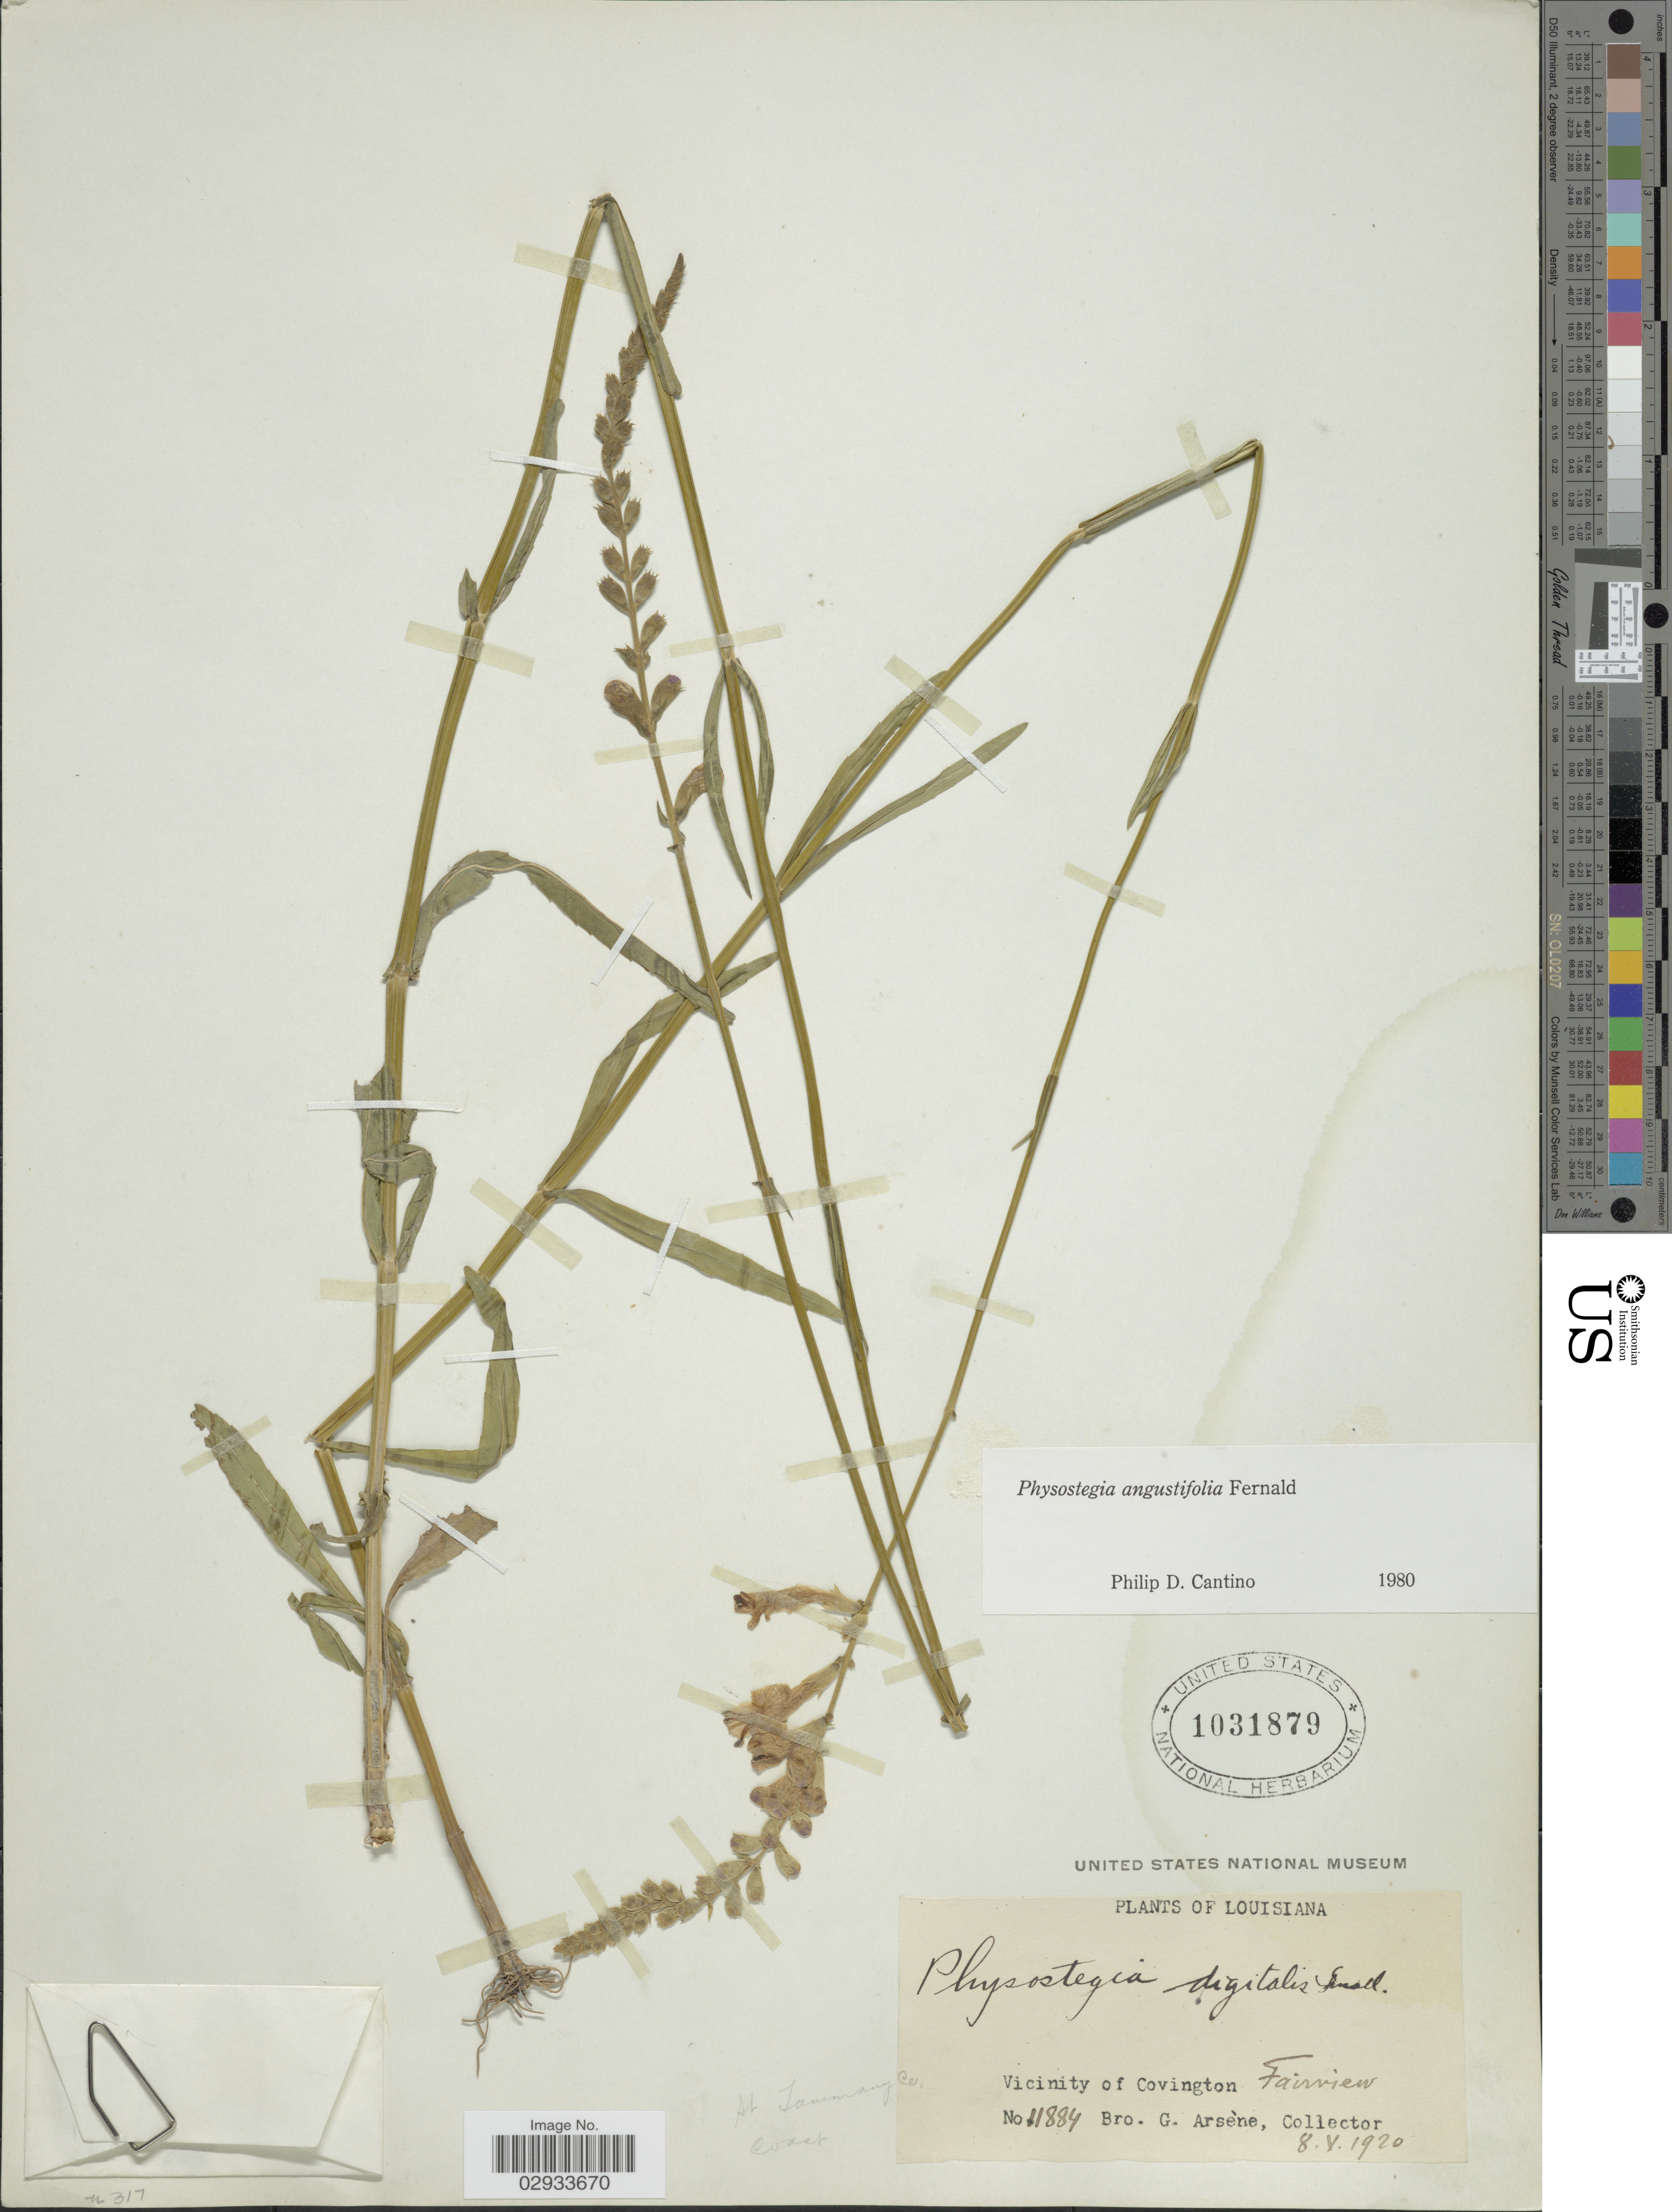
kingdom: Plantae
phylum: Tracheophyta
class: Magnoliopsida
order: Lamiales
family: Lamiaceae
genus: Physostegia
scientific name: Physostegia angustifolia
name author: Fernald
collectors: Bro. G. Arsène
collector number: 11884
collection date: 1920-05-08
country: United States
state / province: Louisiana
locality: Vicinity of Covington, Fairview, St. Louisiany Co., Coast.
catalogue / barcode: US 1031879